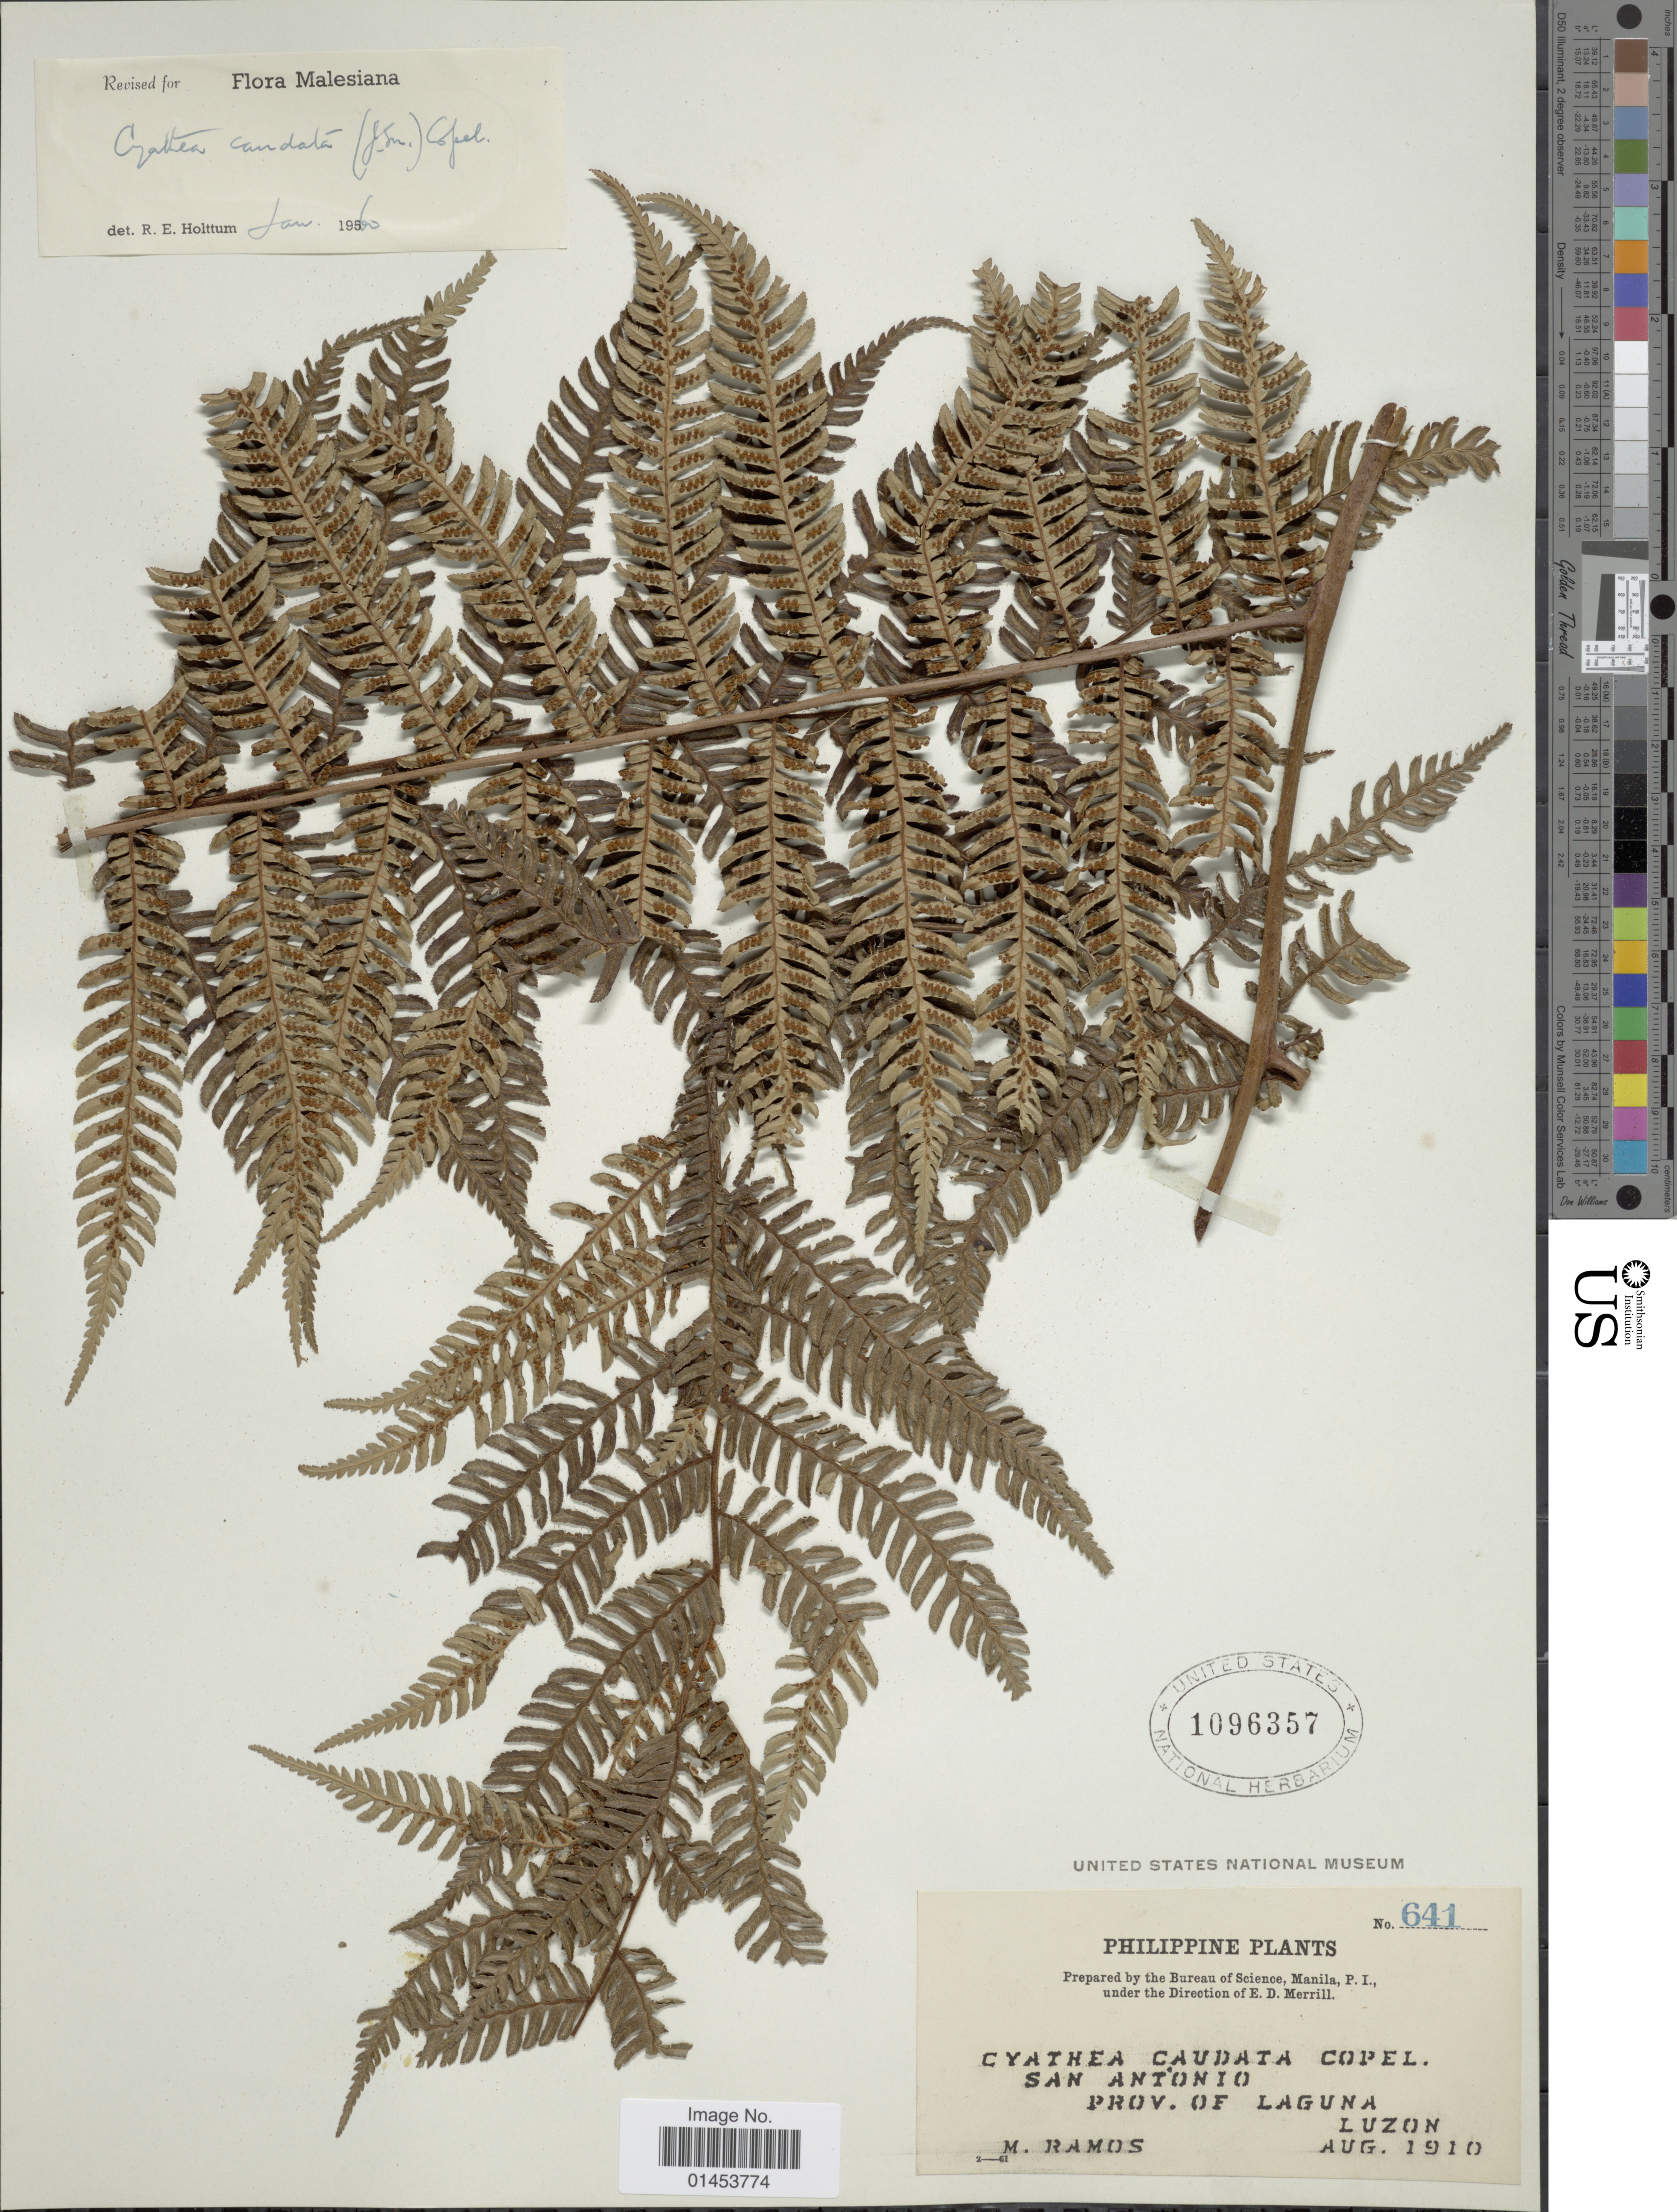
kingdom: Plantae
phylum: Tracheophyta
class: Polypodiopsida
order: Cyatheales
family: Cyatheaceae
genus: Cyathea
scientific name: Cyathea caudata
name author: (Hook.) Copel.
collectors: M. Ramos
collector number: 641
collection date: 1910-08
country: Philippines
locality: San Antonio, prov. of Laguna, Luzon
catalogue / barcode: US 1096357